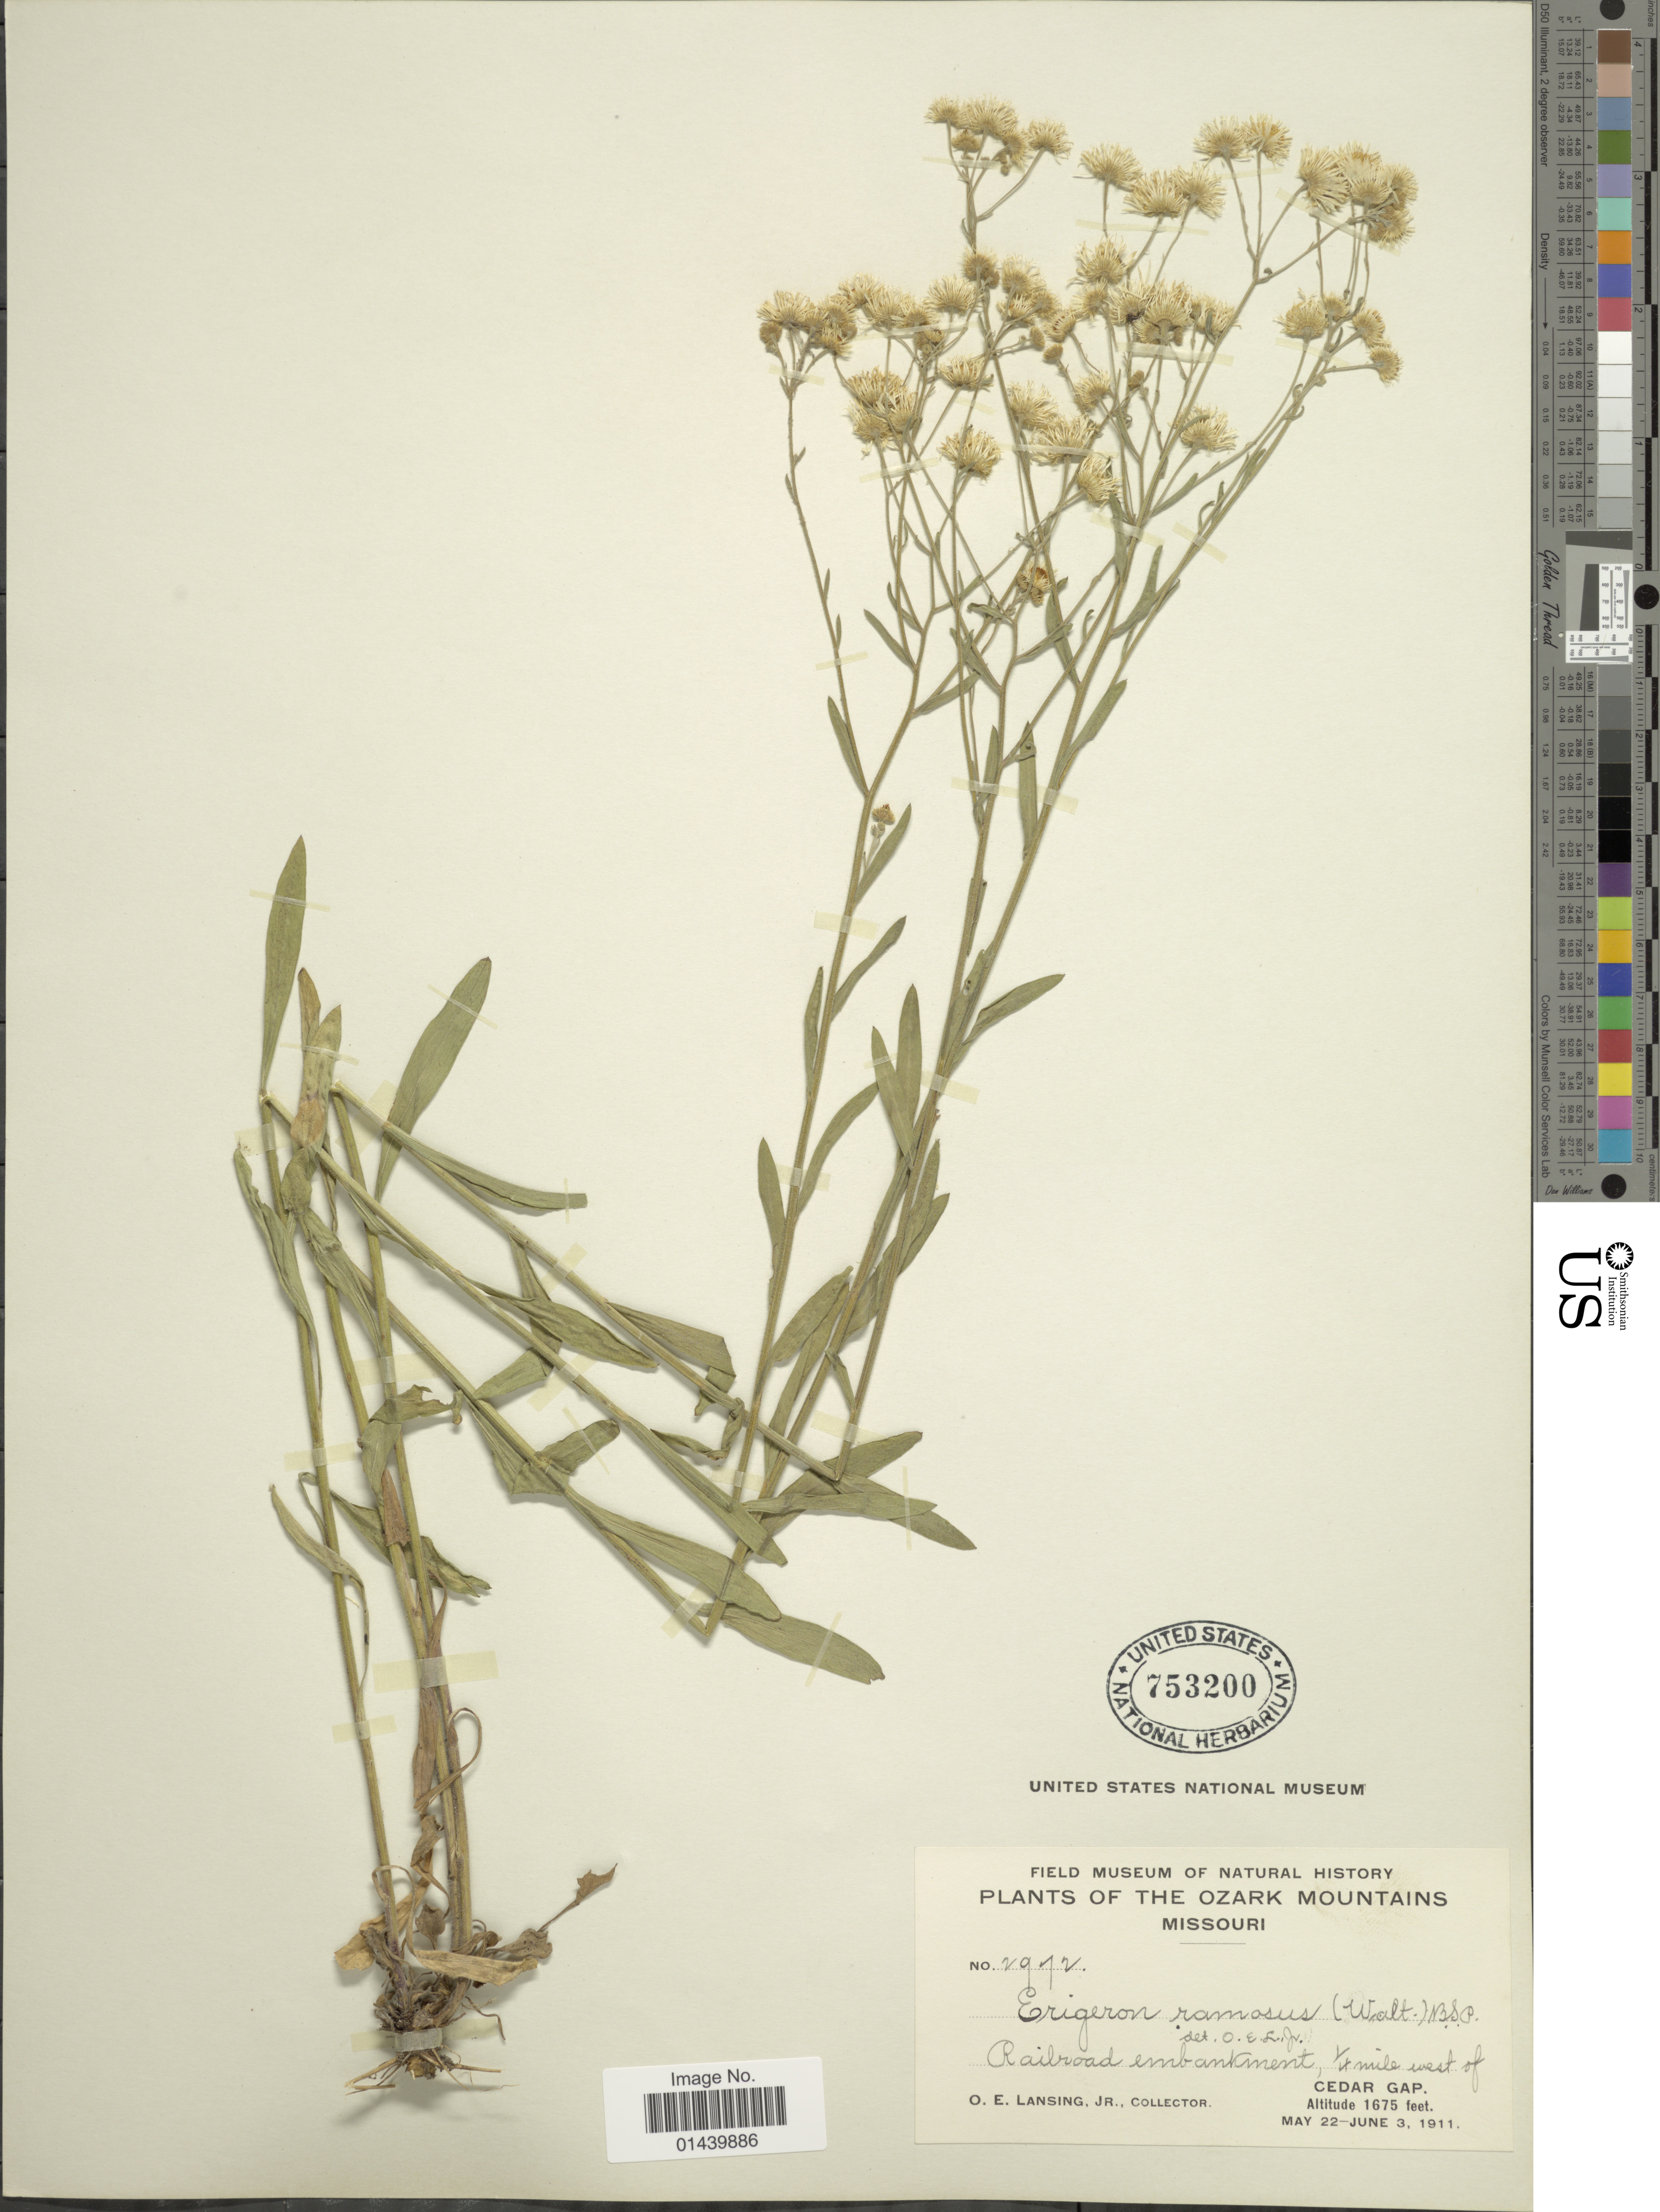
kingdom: Plantae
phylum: Tracheophyta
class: Magnoliopsida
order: Asterales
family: Asteraceae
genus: Erigeron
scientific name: Erigeron strigosus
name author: Muhl. ex Willd.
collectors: O. E. Lansing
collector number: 2972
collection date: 1911-05-22/1911-06-03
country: United States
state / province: Missouri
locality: The Ozark Mountains. Railroad embankment, ¼ mile west of Cedar Gap.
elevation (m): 511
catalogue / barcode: US 753200